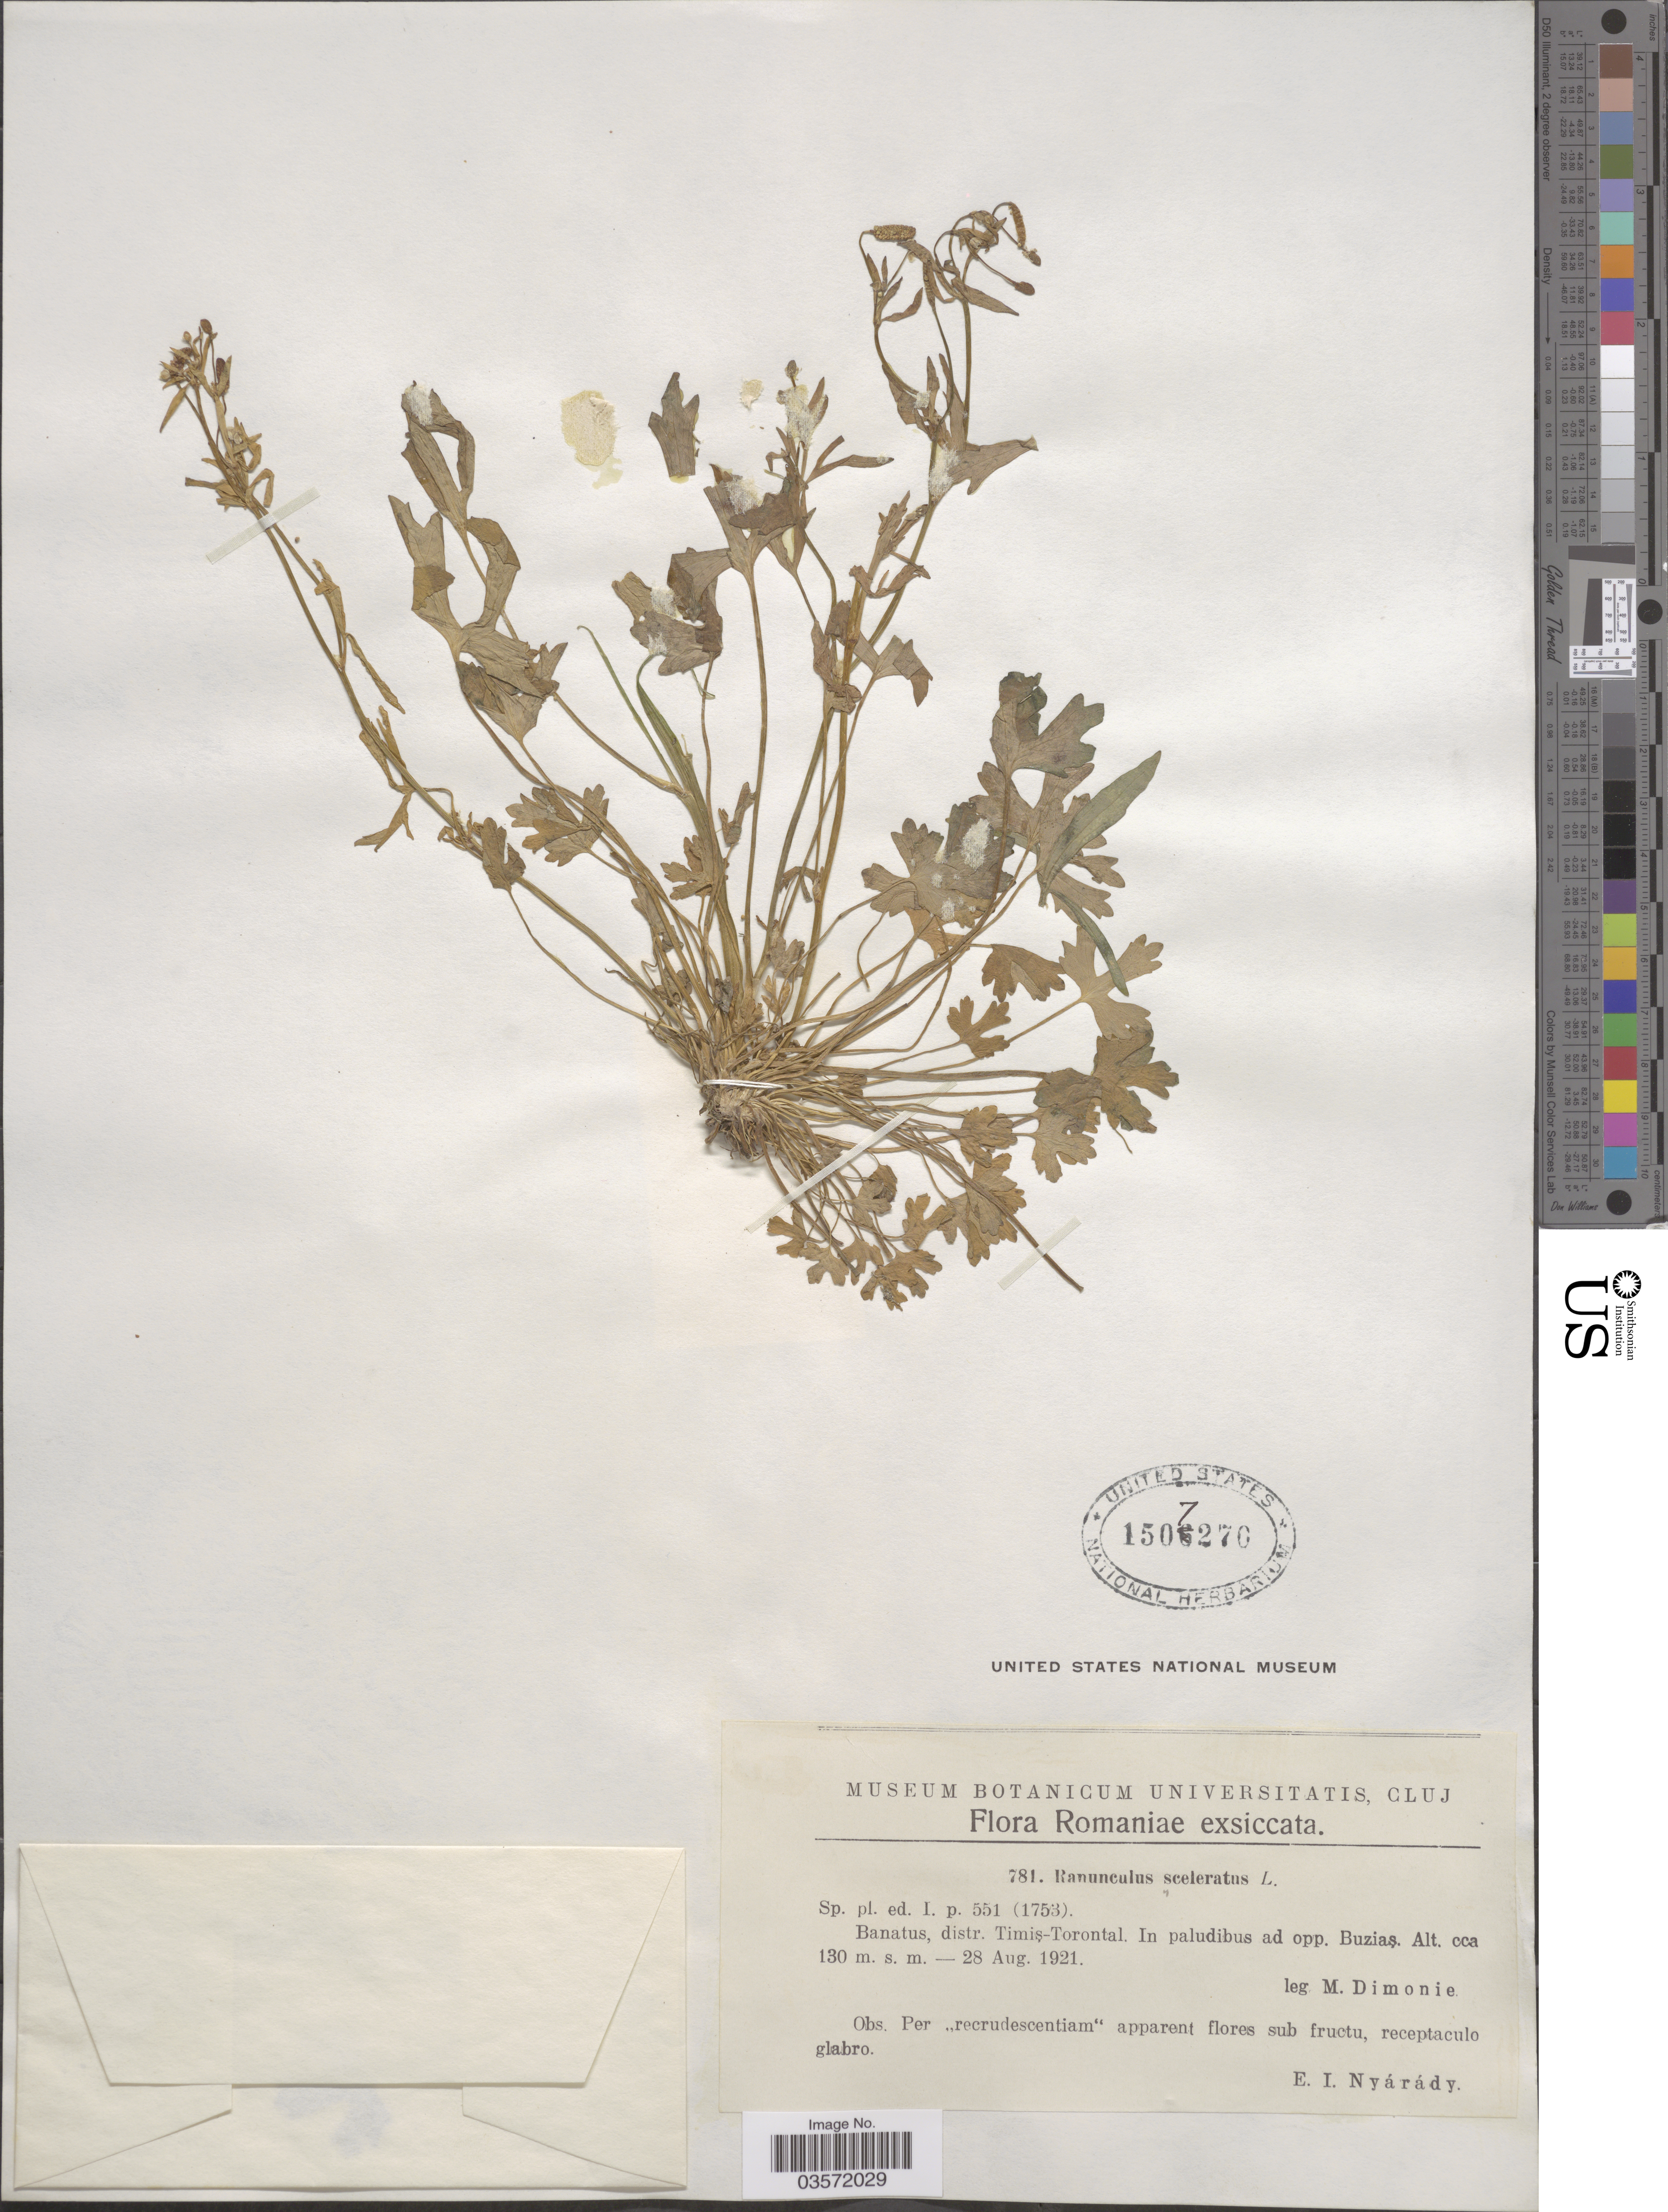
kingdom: Plantae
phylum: Tracheophyta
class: Magnoliopsida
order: Ranunculales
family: Ranunculaceae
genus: Ranunculus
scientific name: Ranunculus sceleratus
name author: L.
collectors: -. Dimonie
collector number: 781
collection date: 1921-08-28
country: Romania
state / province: Timis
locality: Banatus, distr. Timiş-Torontal. In paludibus ad opp. Buziaş.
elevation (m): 130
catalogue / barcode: US 1507270